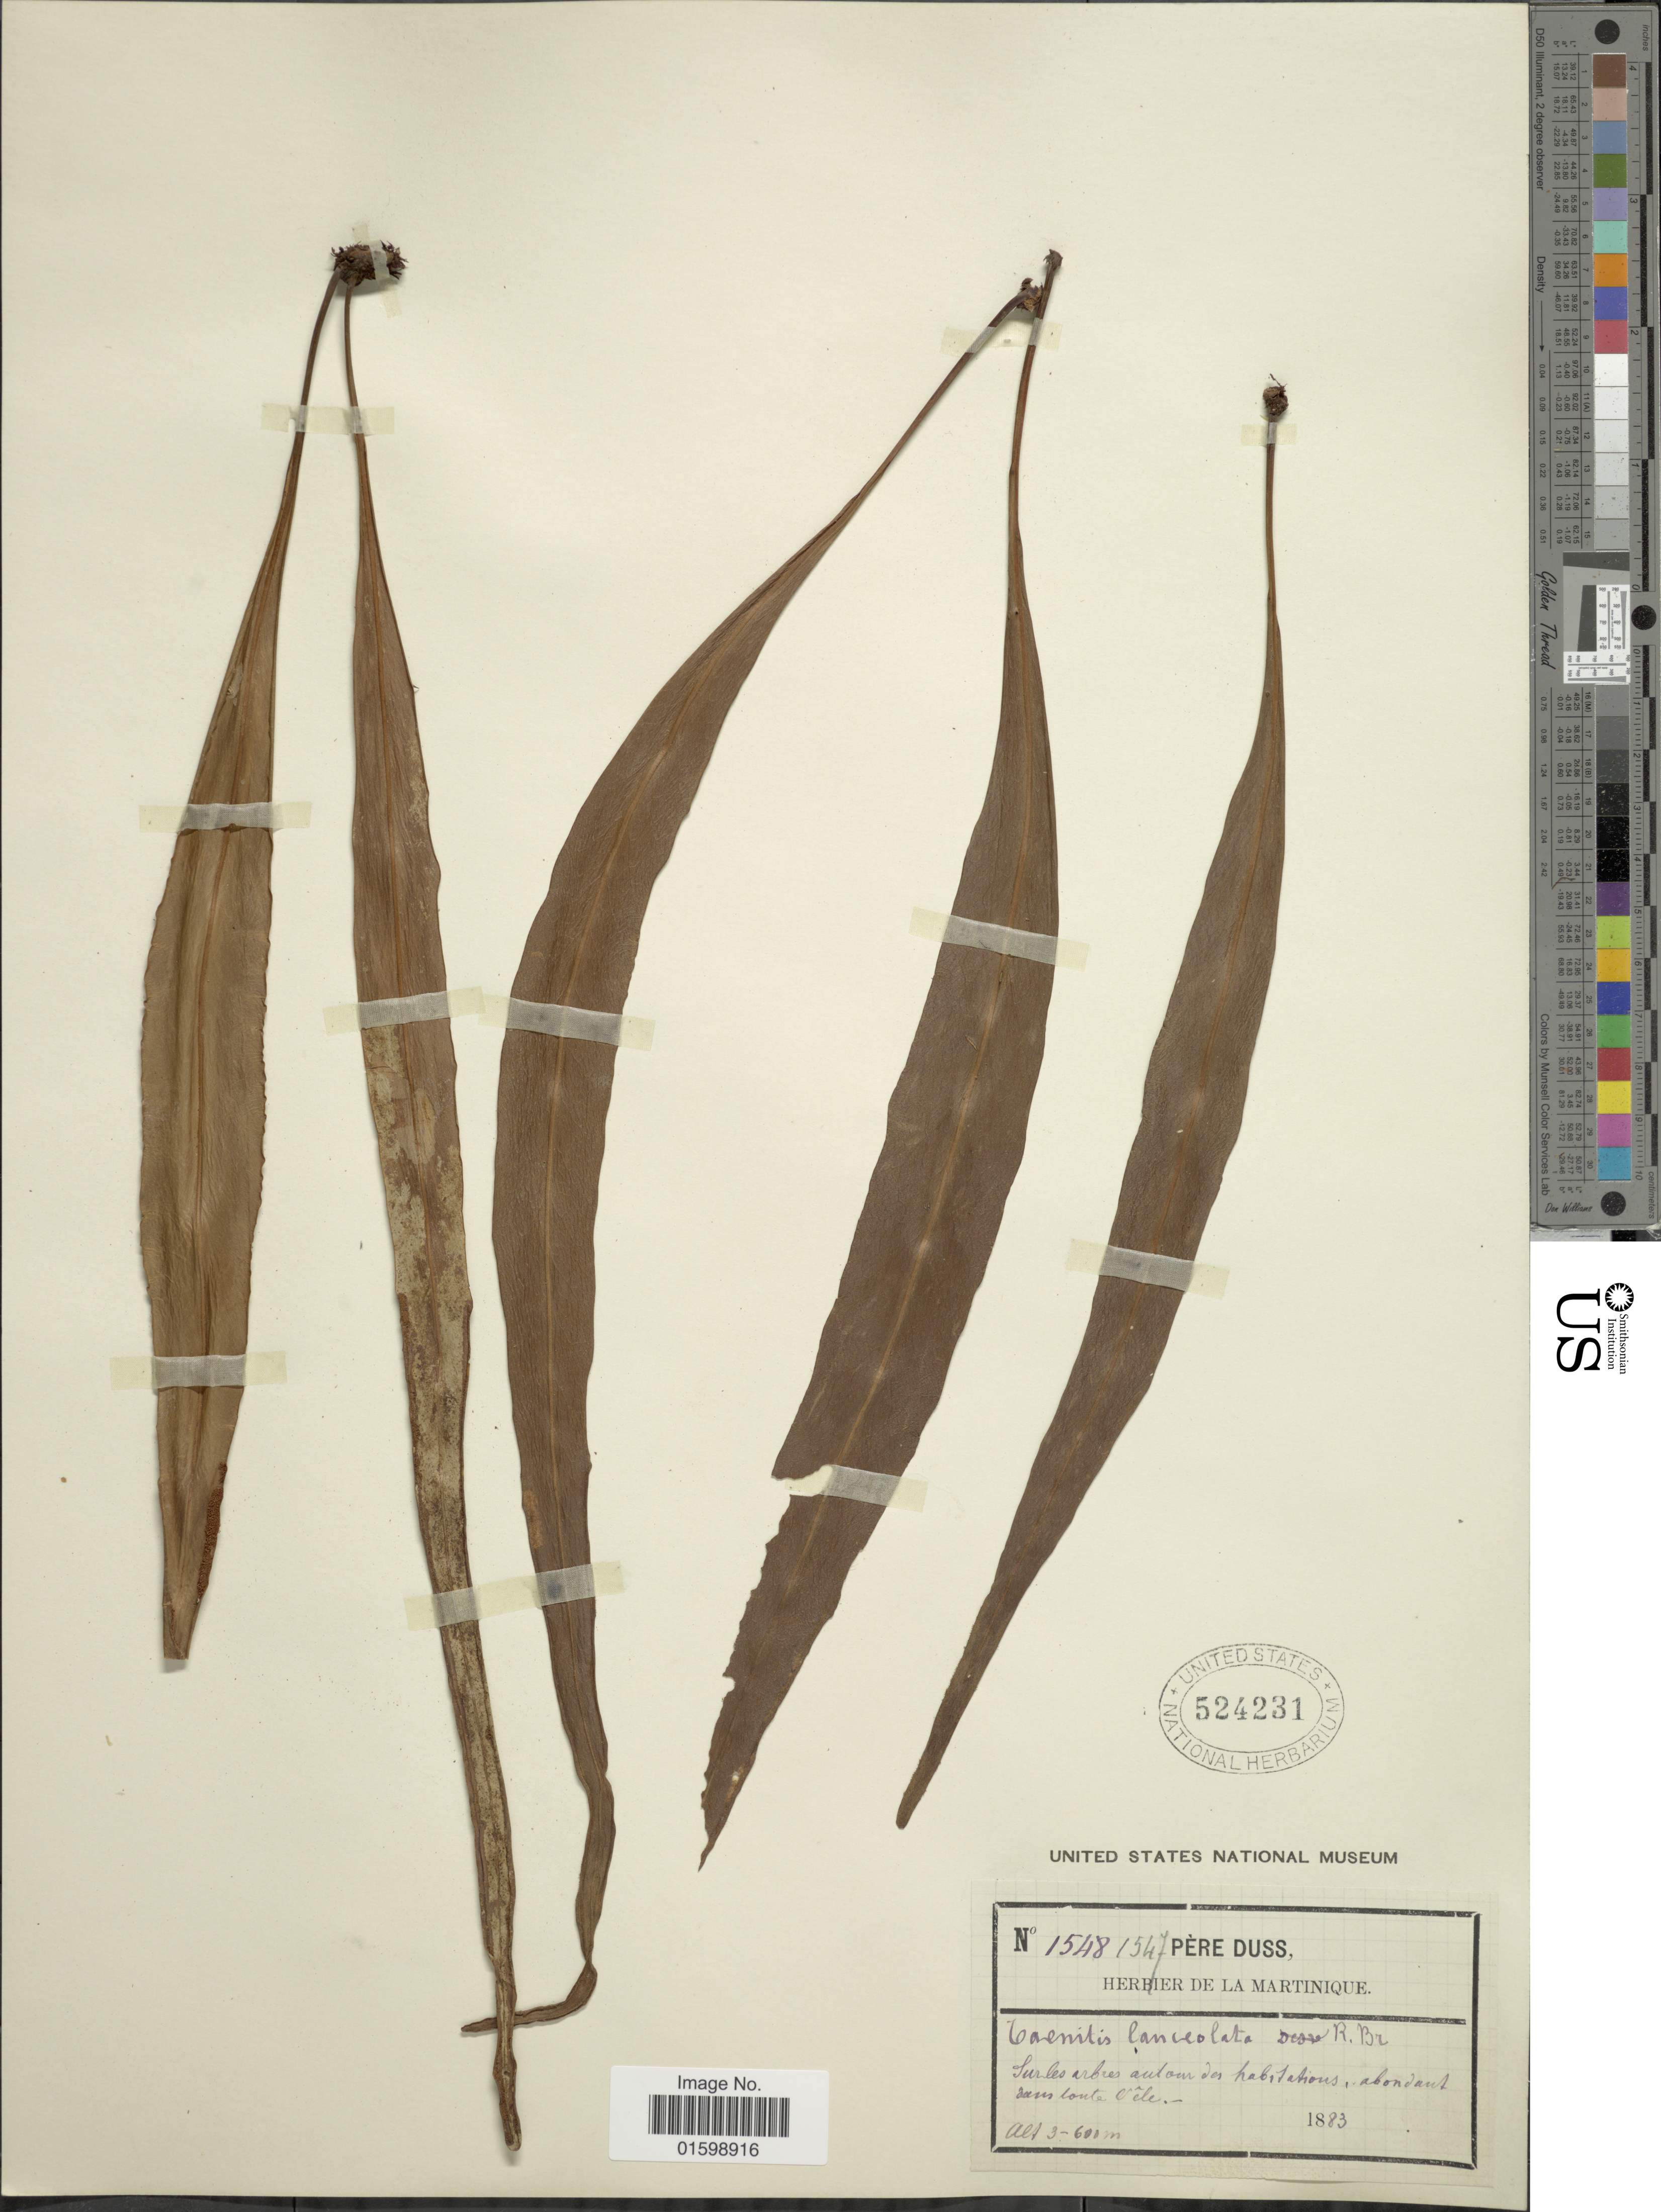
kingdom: Plantae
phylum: Tracheophyta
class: Polypodiopsida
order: Polypodiales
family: Polypodiaceae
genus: Pleopeltis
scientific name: Pleopeltis marginata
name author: A.R. Sm. & Tejero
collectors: Père Duss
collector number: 1548/1547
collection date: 1883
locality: Sur les arbres autour des hab, stations, abondant, dan lonte Vêle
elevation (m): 300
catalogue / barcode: US 524231